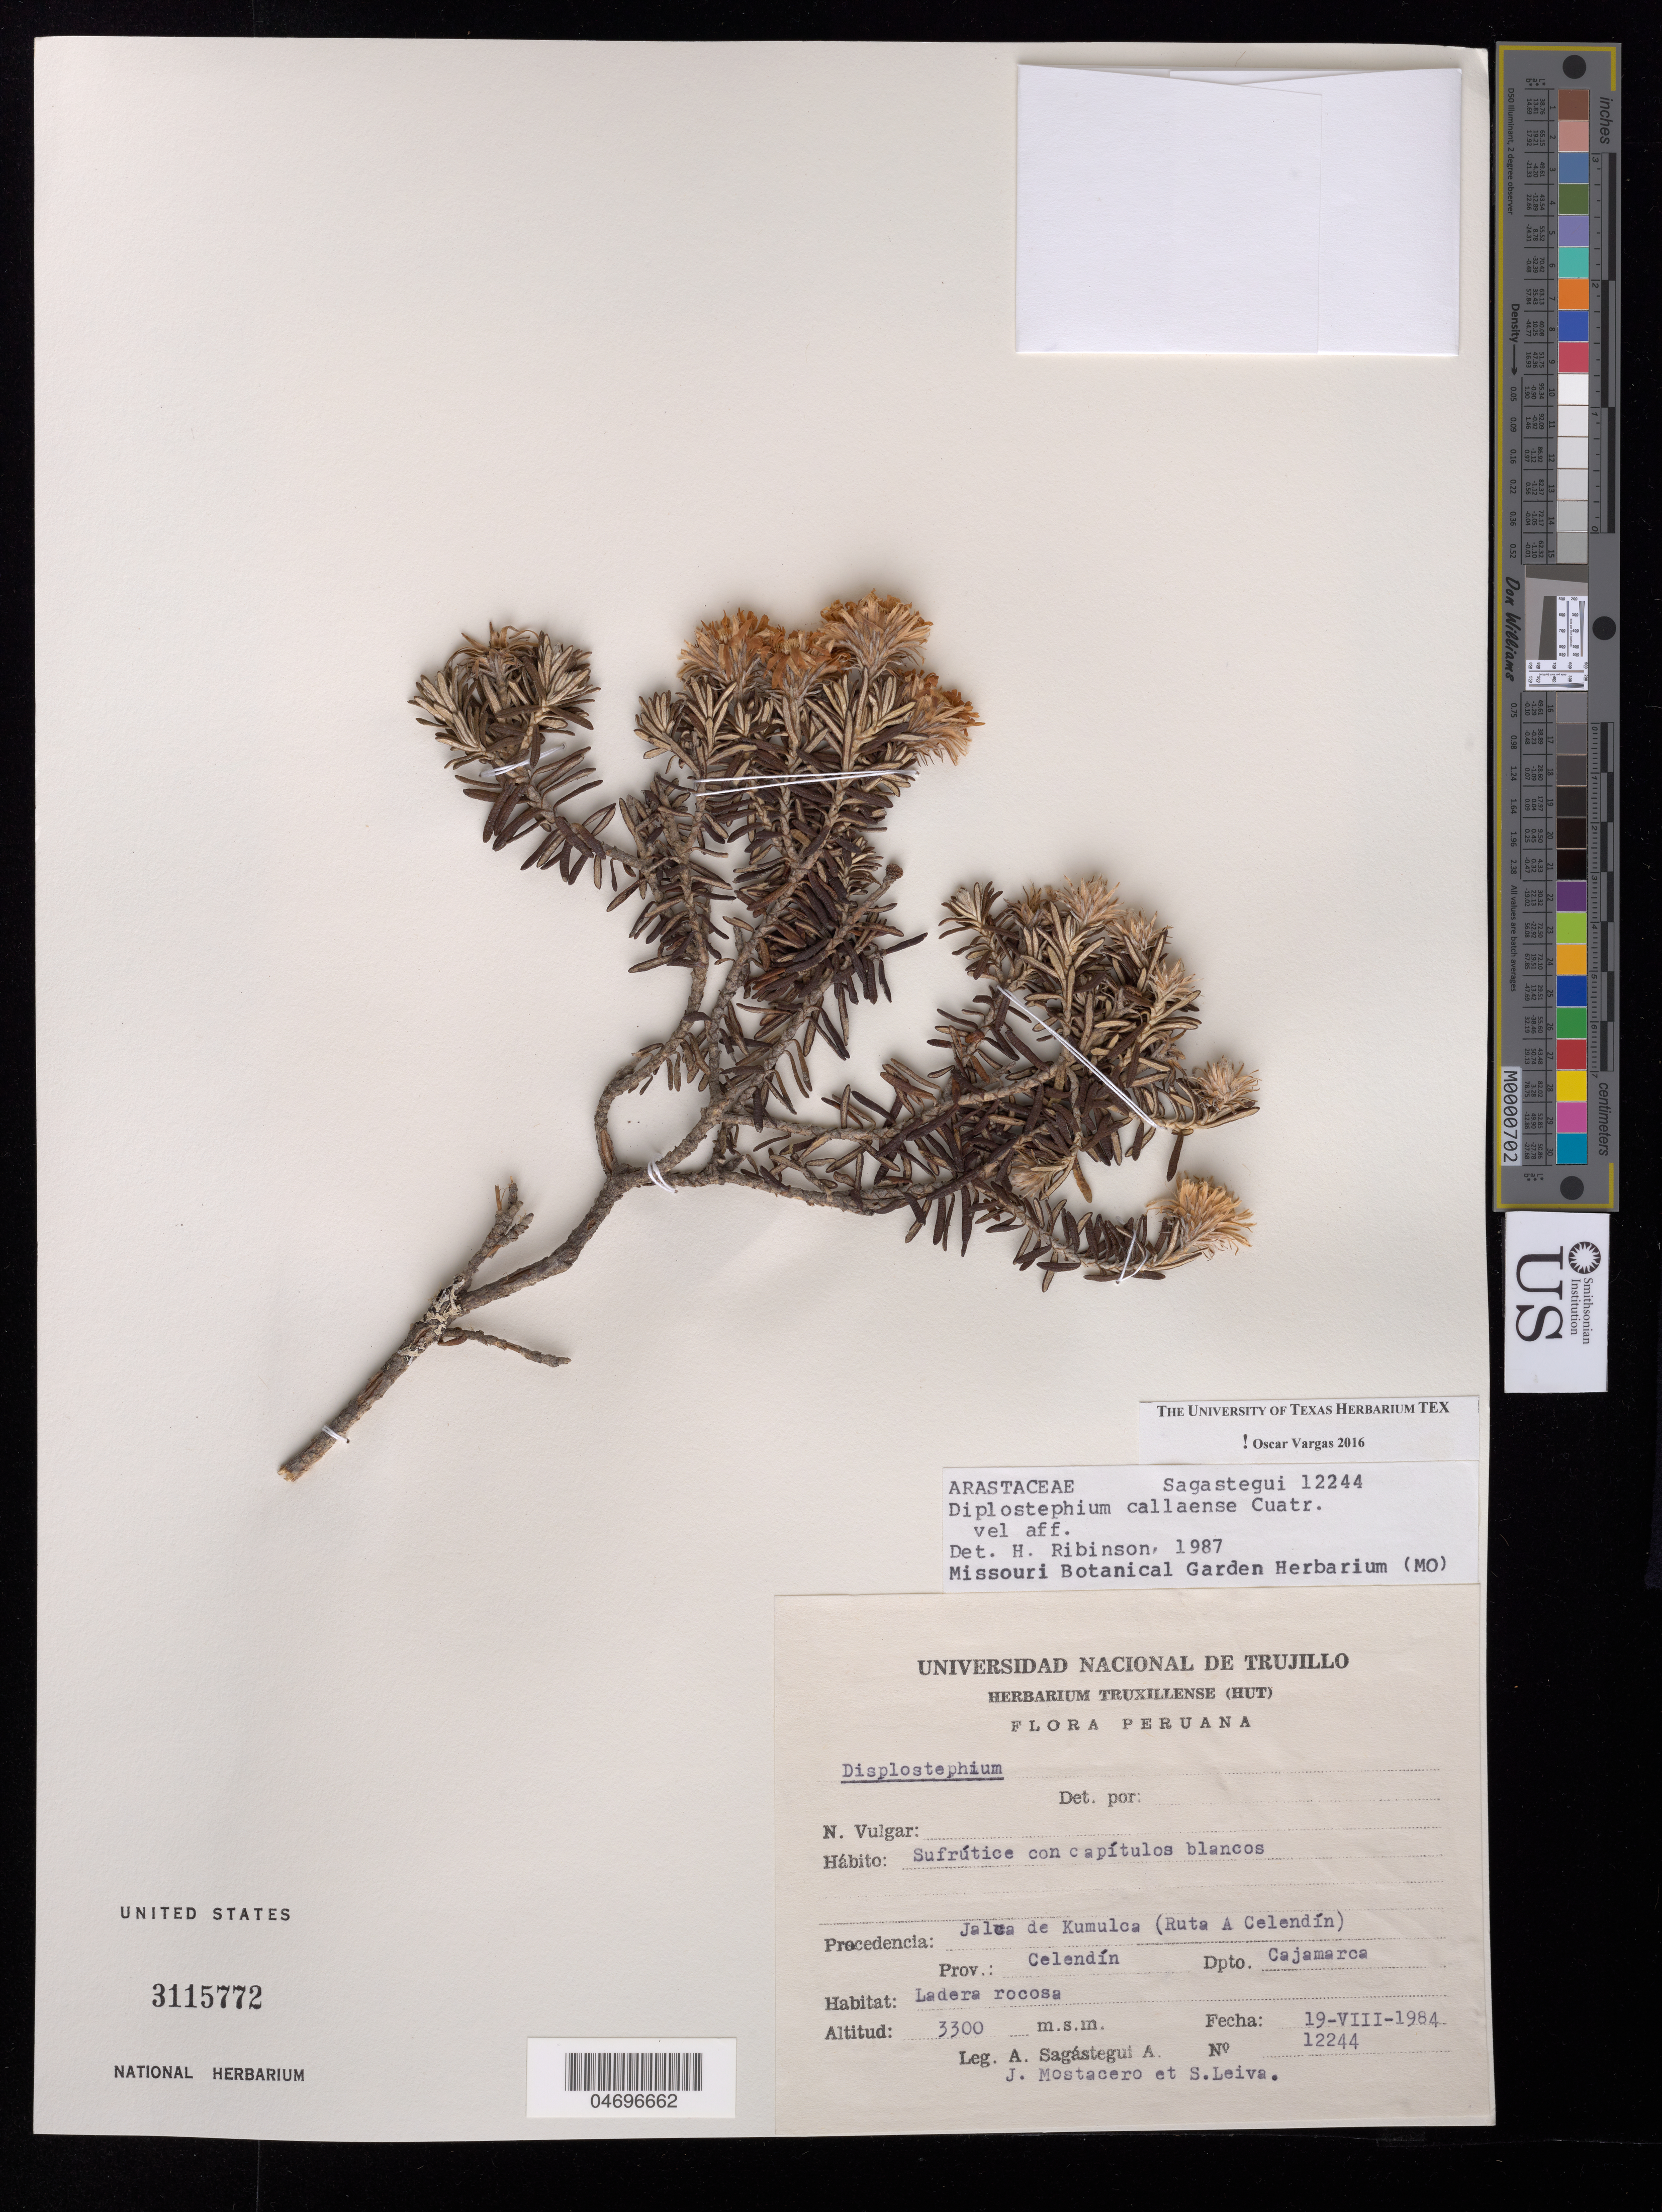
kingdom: Plantae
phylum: Tracheophyta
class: Magnoliopsida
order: Asterales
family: Asteraceae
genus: Diplostephium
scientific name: Diplostephium callaense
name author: Cuatrec.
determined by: Vargas, Oscar M.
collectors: A. Sagástegui A., J. Mostacero & S. Leiva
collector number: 12244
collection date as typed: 19 August 1984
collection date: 1984-08-19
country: Peru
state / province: Cajamarca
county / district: Celendín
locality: Jalca de Kumulca (Ruta a Celendin)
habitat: Ladera rocosa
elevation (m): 3300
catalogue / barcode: US 3115772